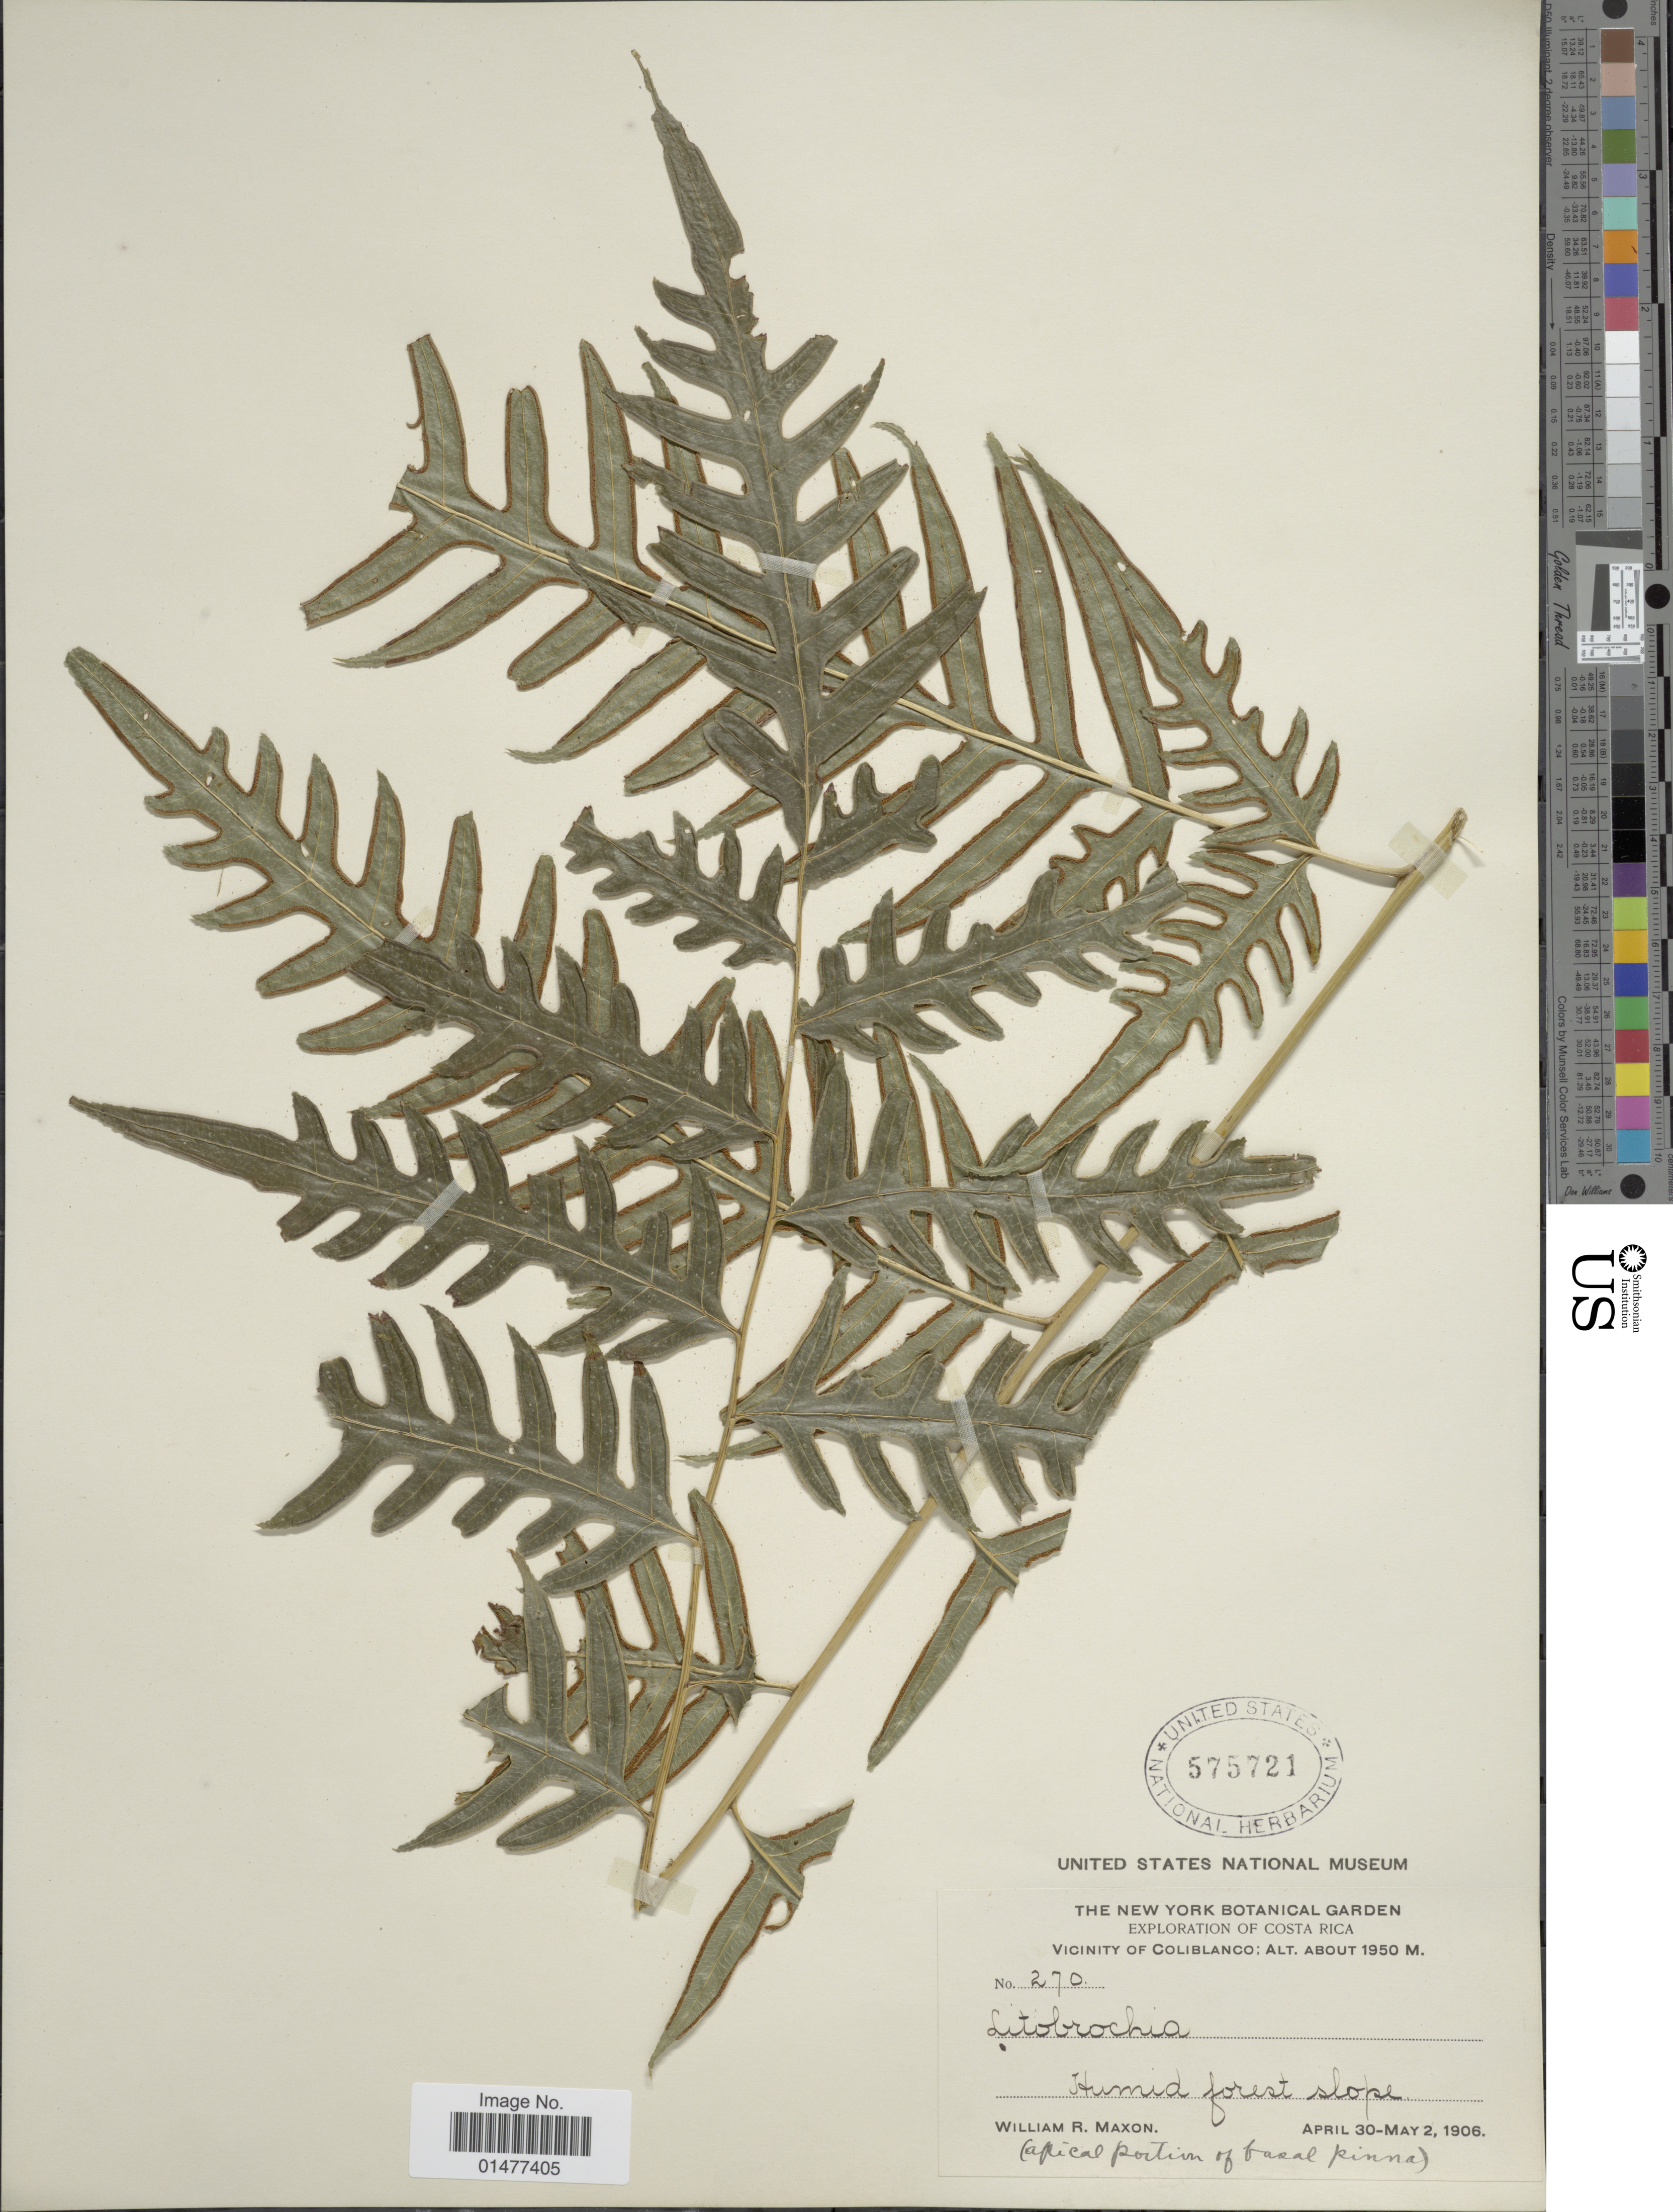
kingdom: Plantae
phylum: Tracheophyta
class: Polypodiopsida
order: Polypodiales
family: Pteridaceae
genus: Pteris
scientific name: Pteris altissima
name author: Poir.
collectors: W. R. Maxon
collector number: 270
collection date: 1906-04-30/1906-05-02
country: Costa Rica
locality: Vicinity of Coliblanco, Humid forest slope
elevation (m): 1950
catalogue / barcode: US 575721